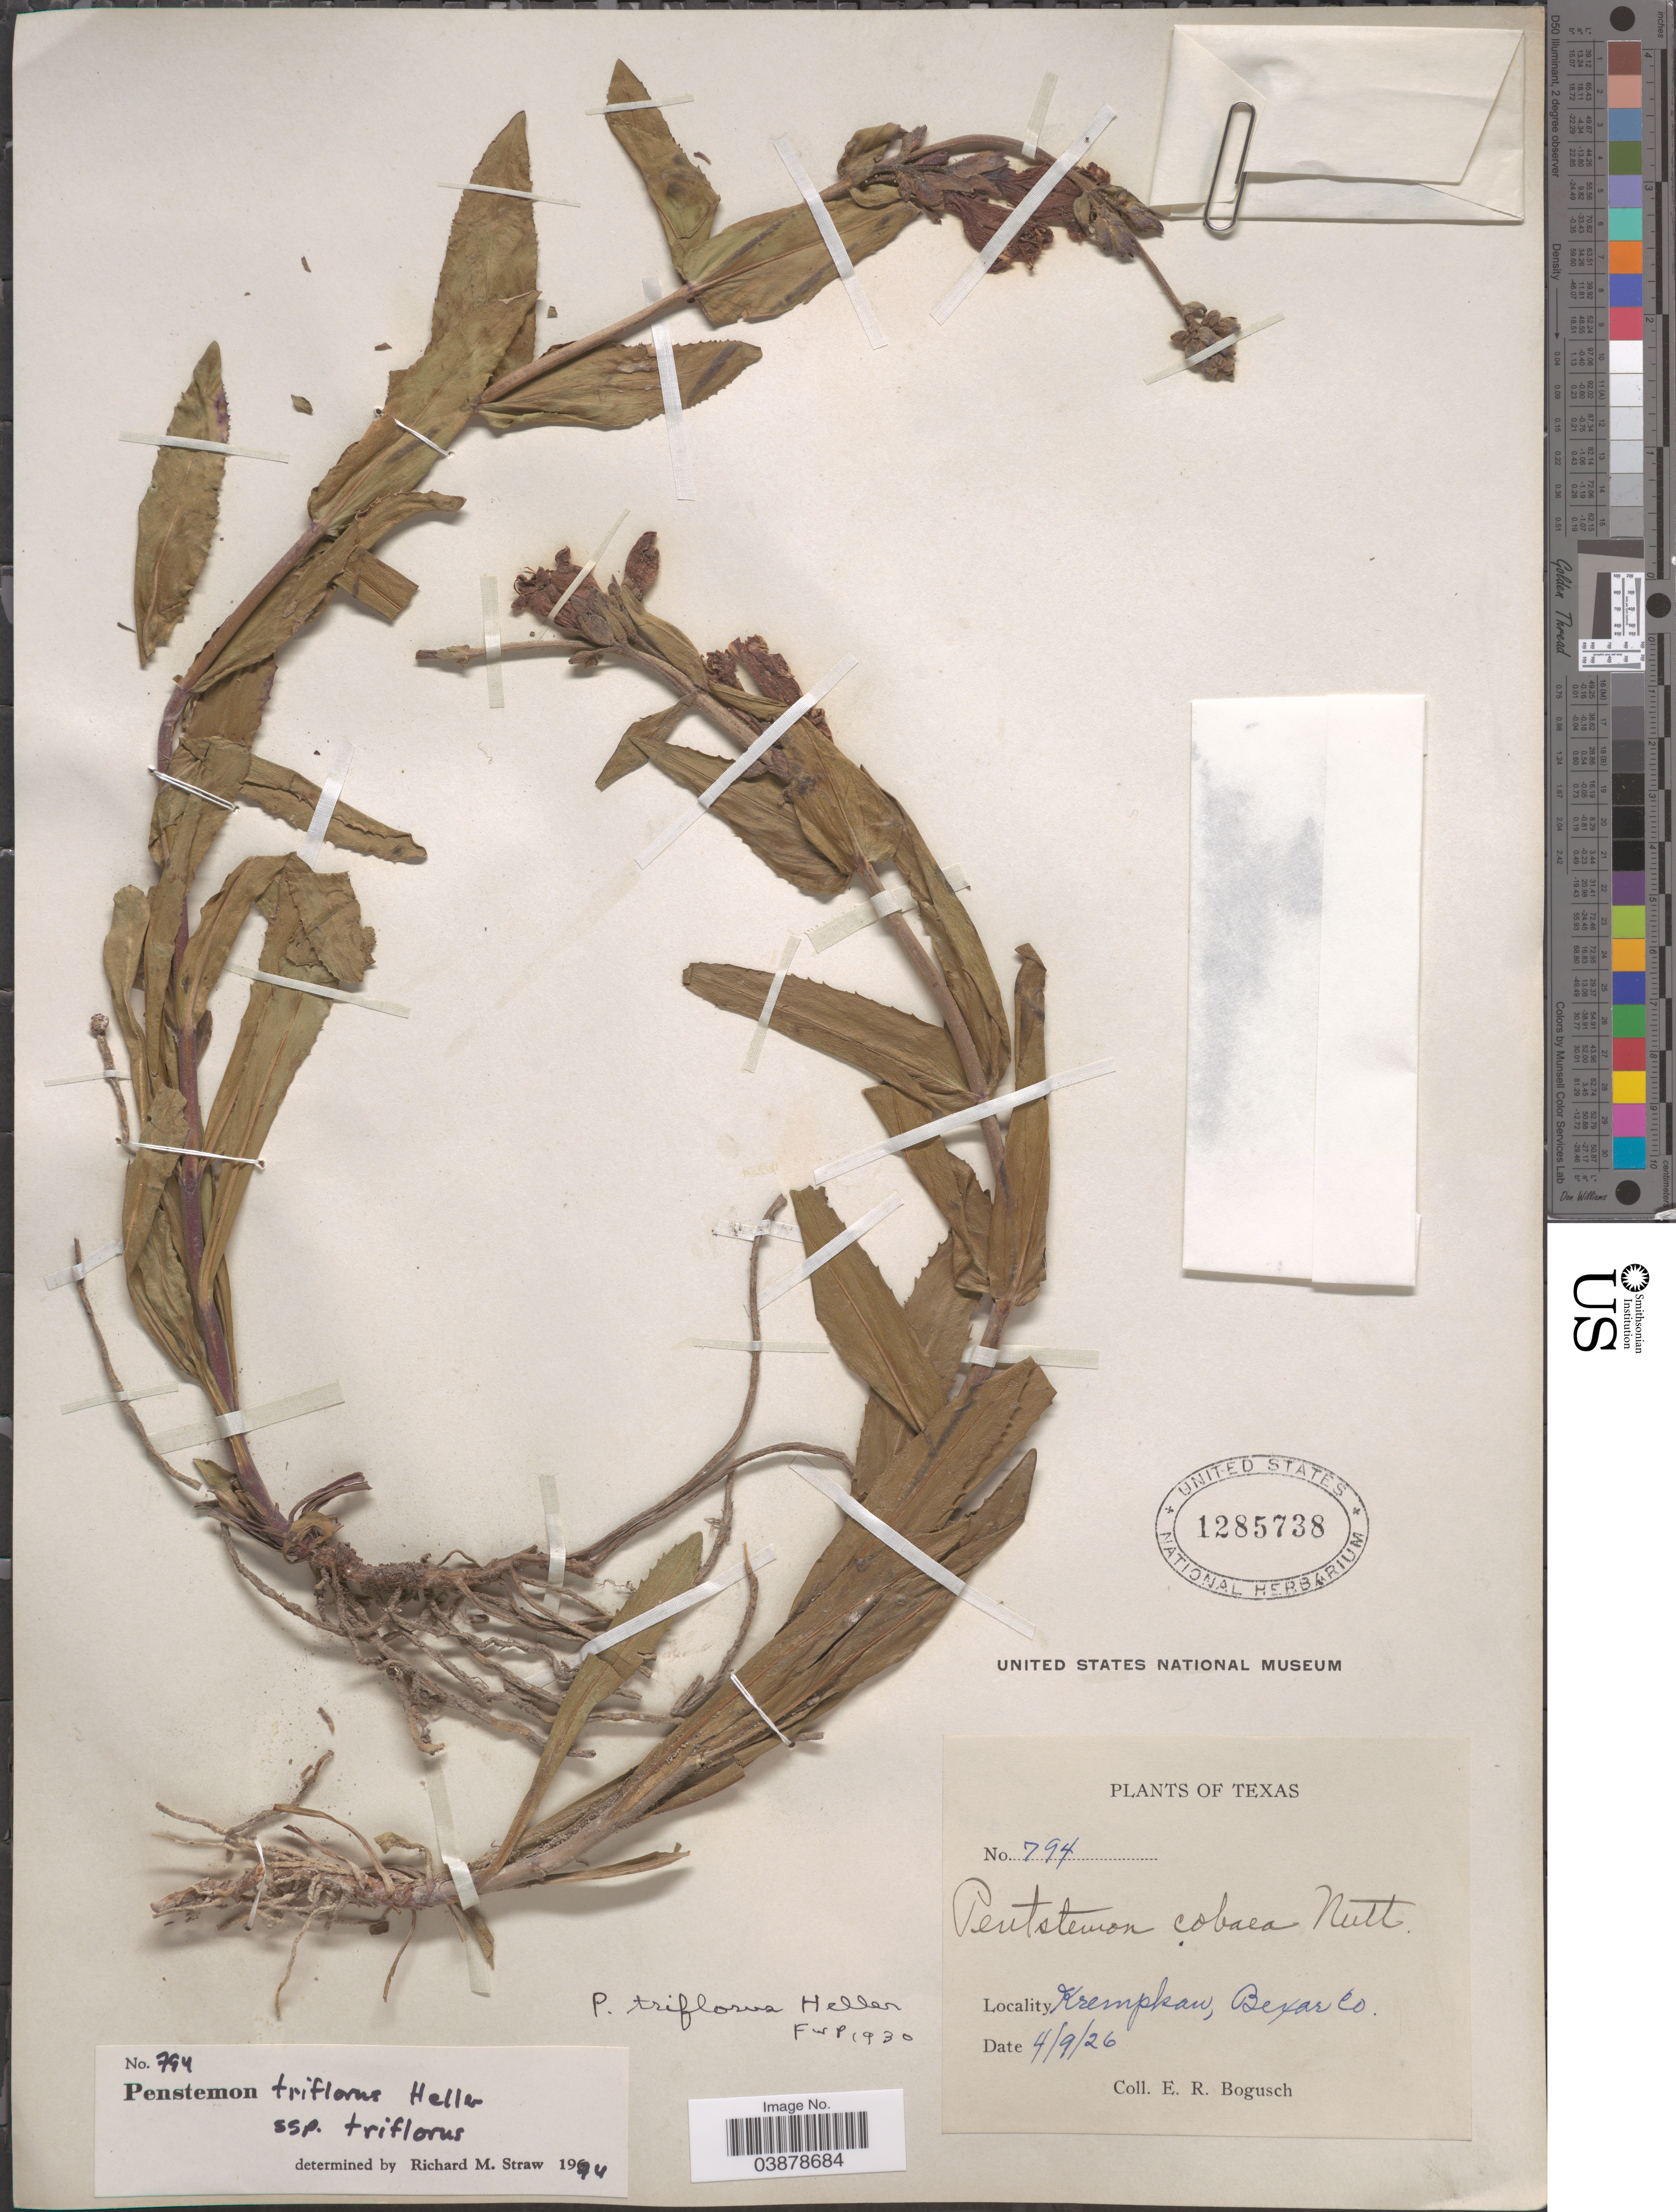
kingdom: Plantae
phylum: Tracheophyta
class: Magnoliopsida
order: Lamiales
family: Plantaginaceae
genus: Penstemon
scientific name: Penstemon triflorus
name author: A. Heller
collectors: E. Bogusch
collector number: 794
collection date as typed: Transcribed d/m/y: 9/4/26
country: United States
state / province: Texas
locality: Krempkau, Bexar Co.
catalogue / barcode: US 1285738